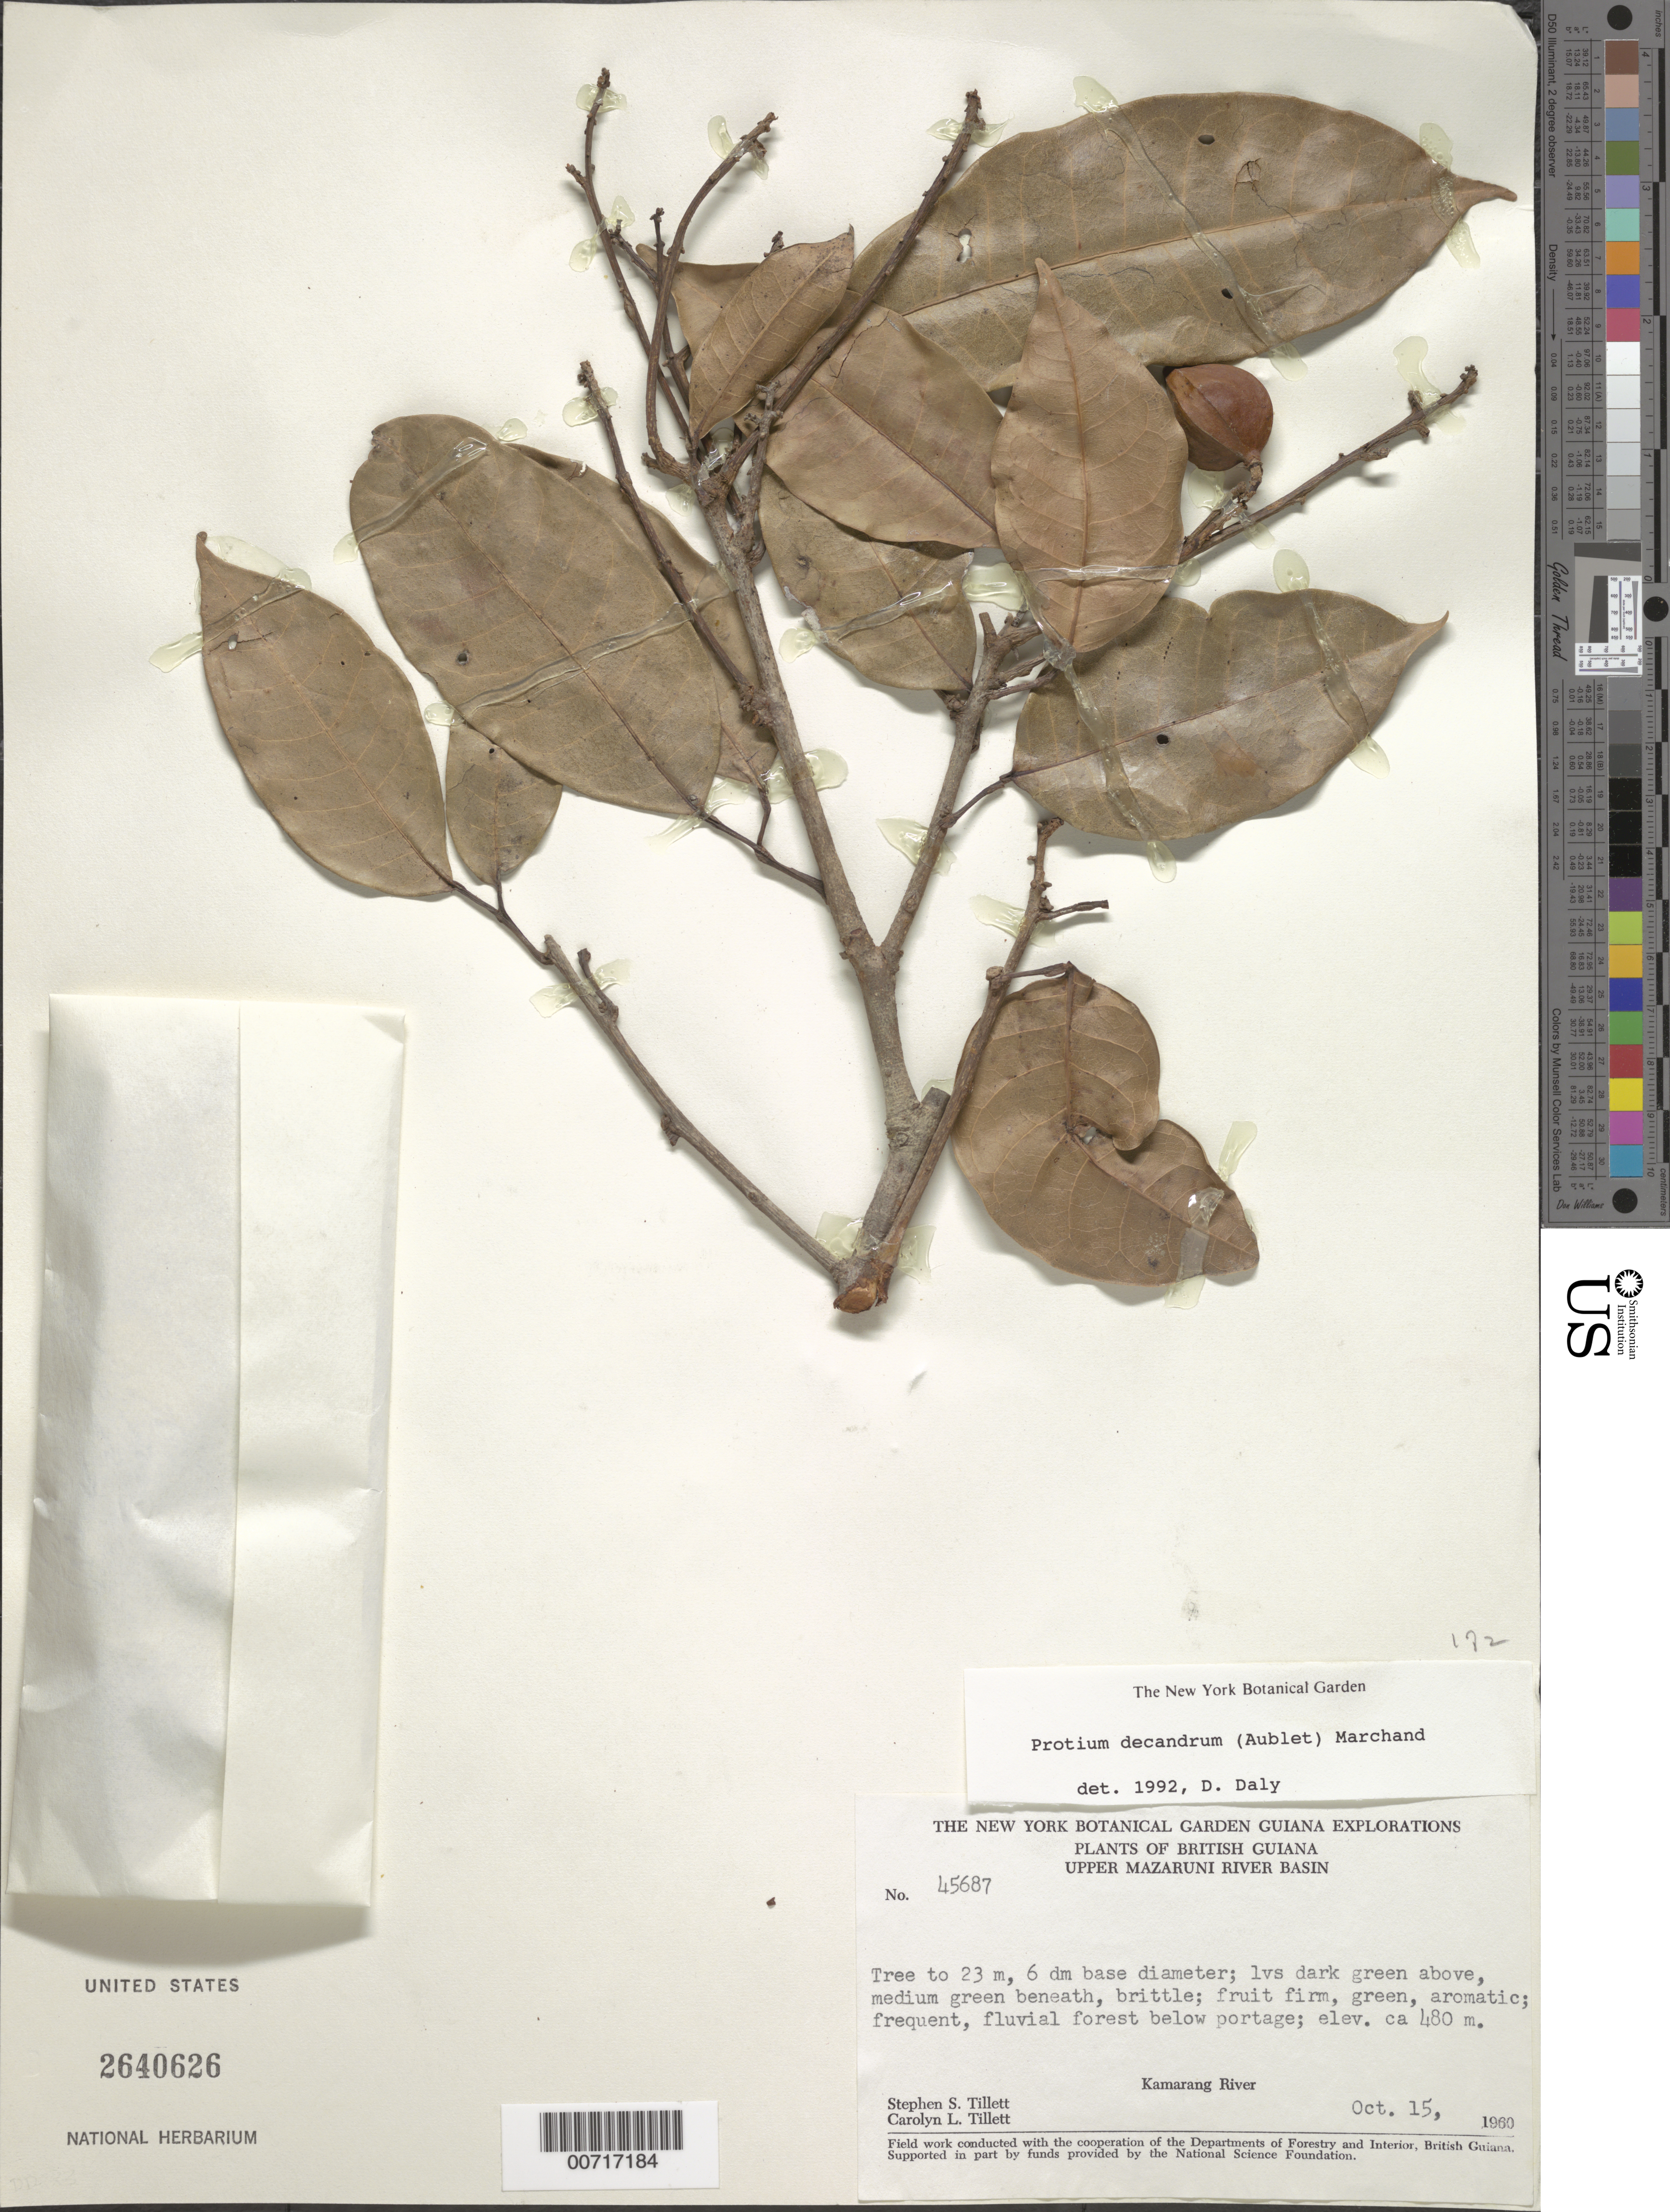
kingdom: Plantae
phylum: Tracheophyta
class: Magnoliopsida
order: Sapindales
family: Burseraceae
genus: Protium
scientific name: Protium decandrum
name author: (Aubl.) Marchand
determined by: Daly, D. C.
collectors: S. S. Tillett, C. L. Tillett & R. Boyan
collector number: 45687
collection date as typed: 15-Oct-60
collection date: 1960-10-15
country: Guyana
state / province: Cuyuni-Mazaruni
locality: Kamarang R., Upper Mazaruni River Basin, below portage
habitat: Fluvial forest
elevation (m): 146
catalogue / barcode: US 2640626